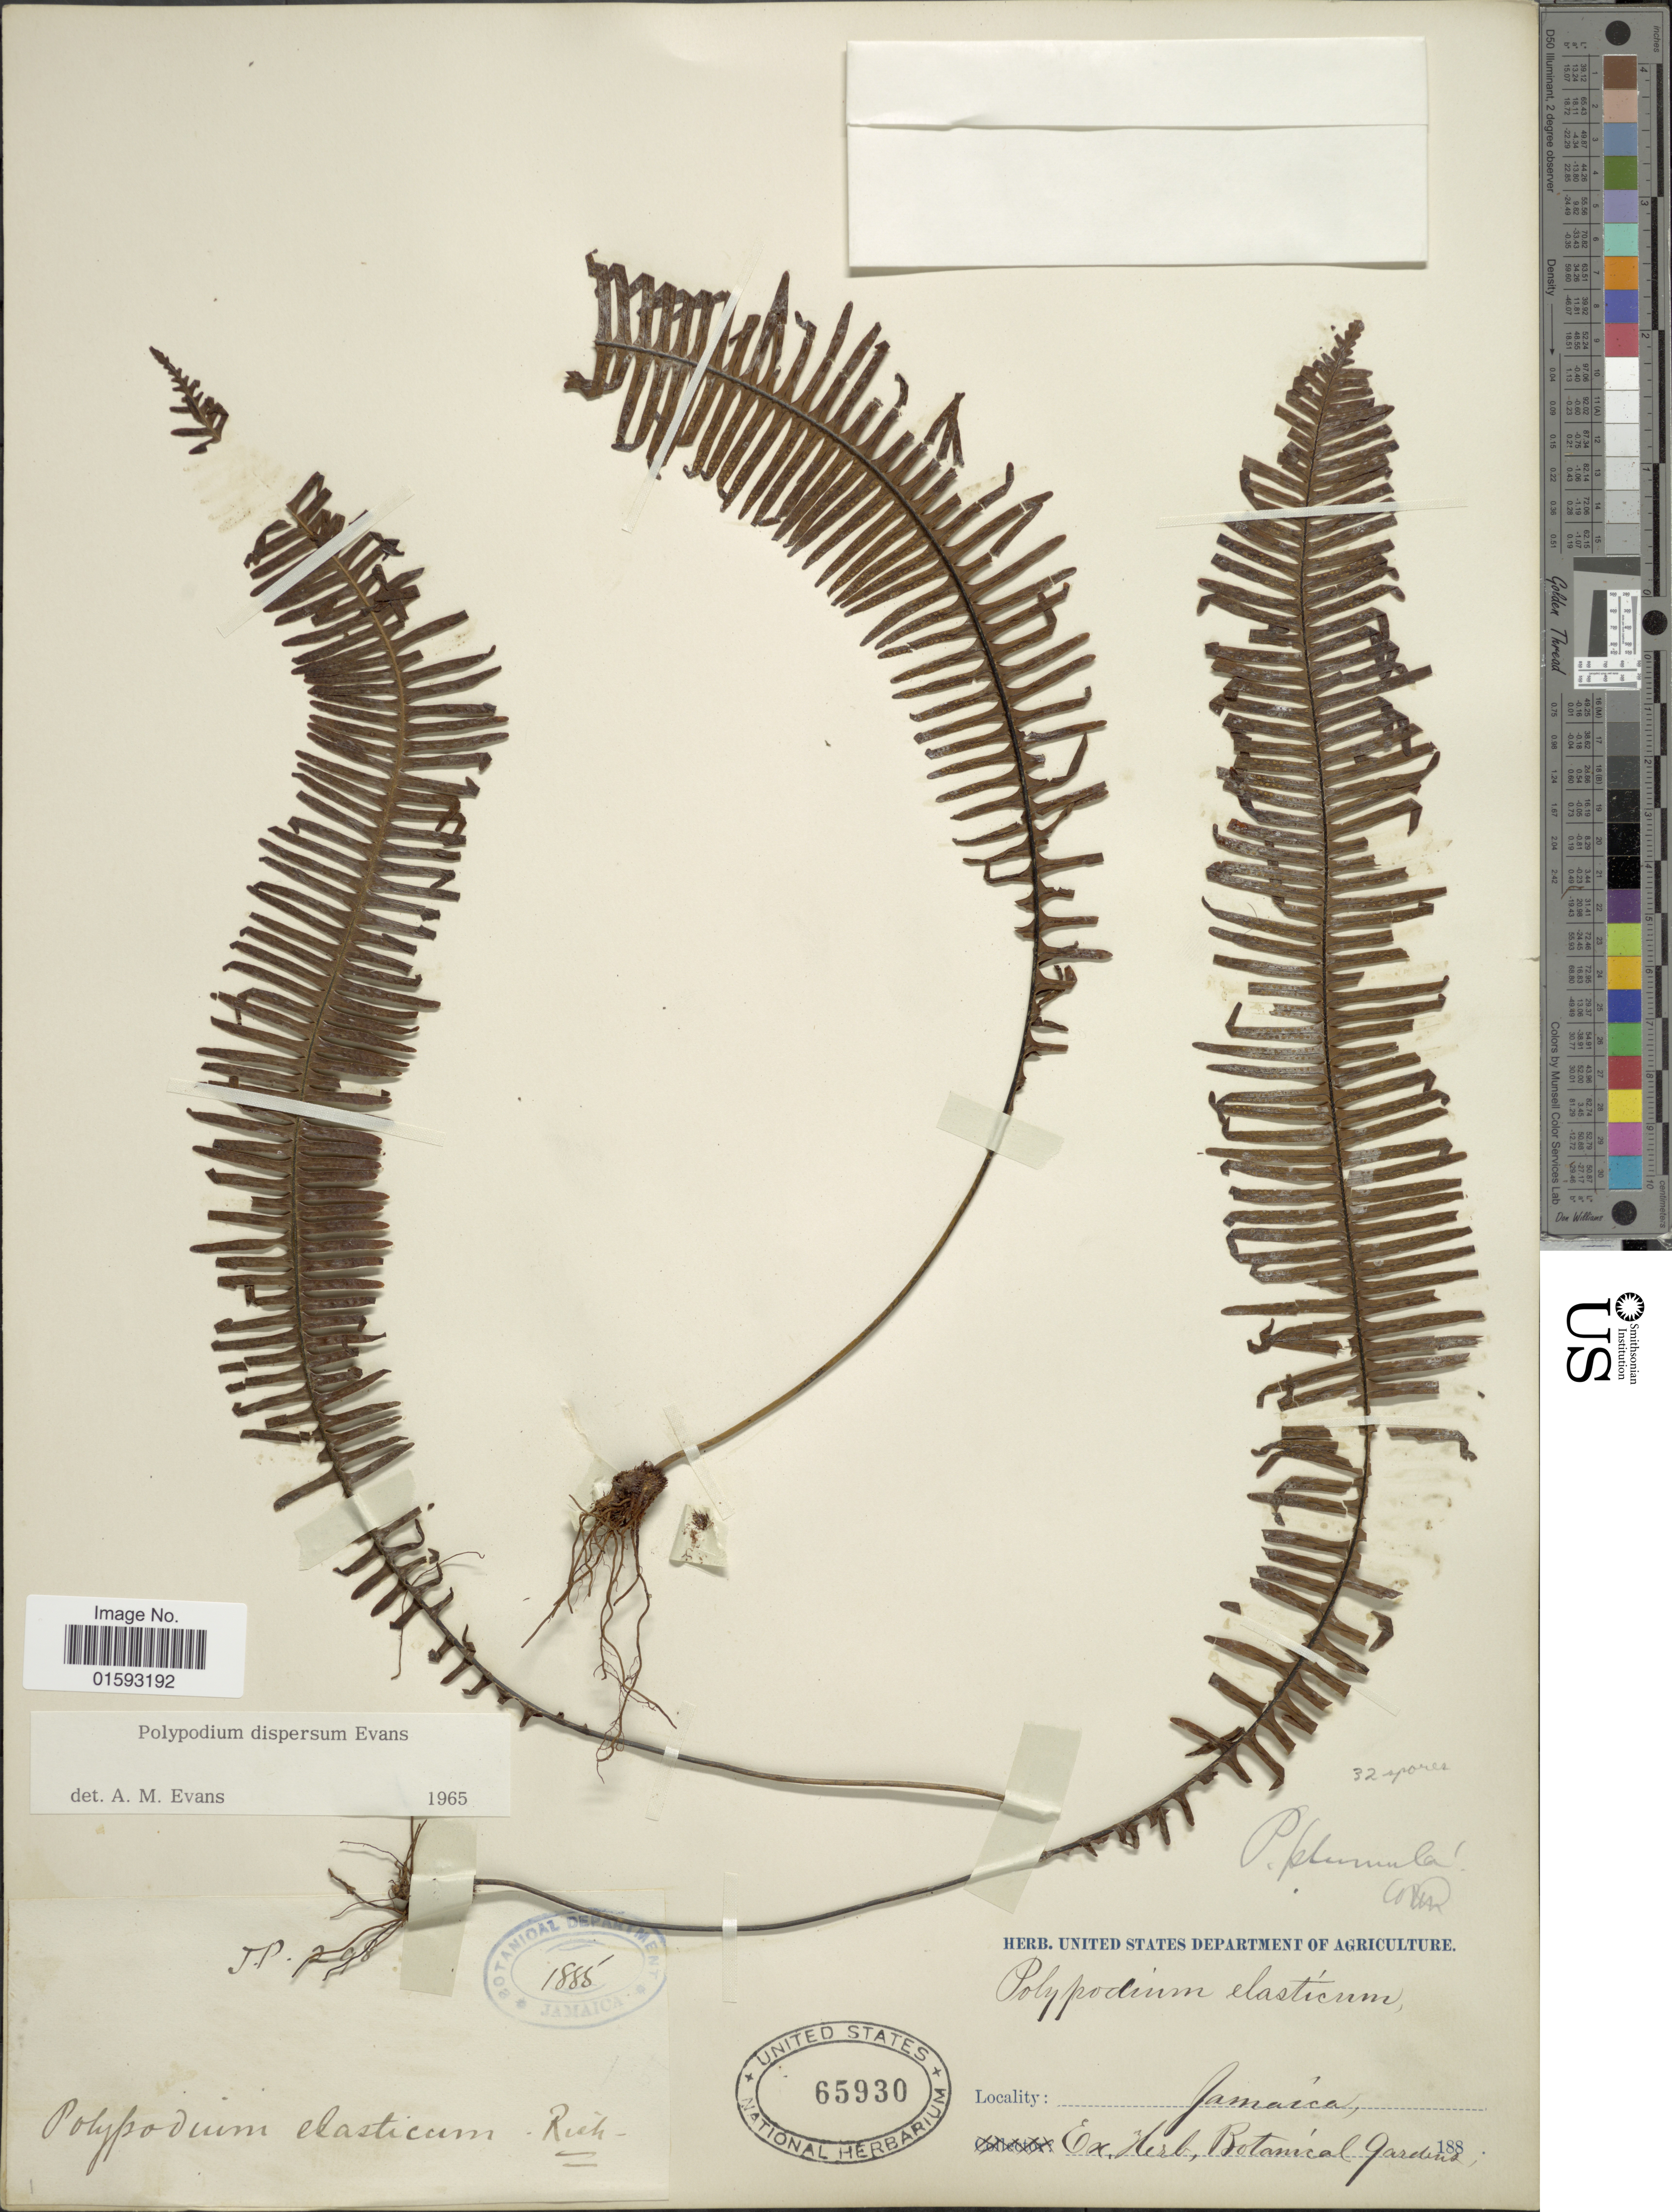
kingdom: Plantae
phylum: Tracheophyta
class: Polypodiopsida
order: Polypodiales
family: Polypodiaceae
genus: Pecluma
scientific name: Pecluma dispersa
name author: (A.M. Evans) M.G. Price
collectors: J.P.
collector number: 298*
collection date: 1885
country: Jamaica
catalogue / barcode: US 65930